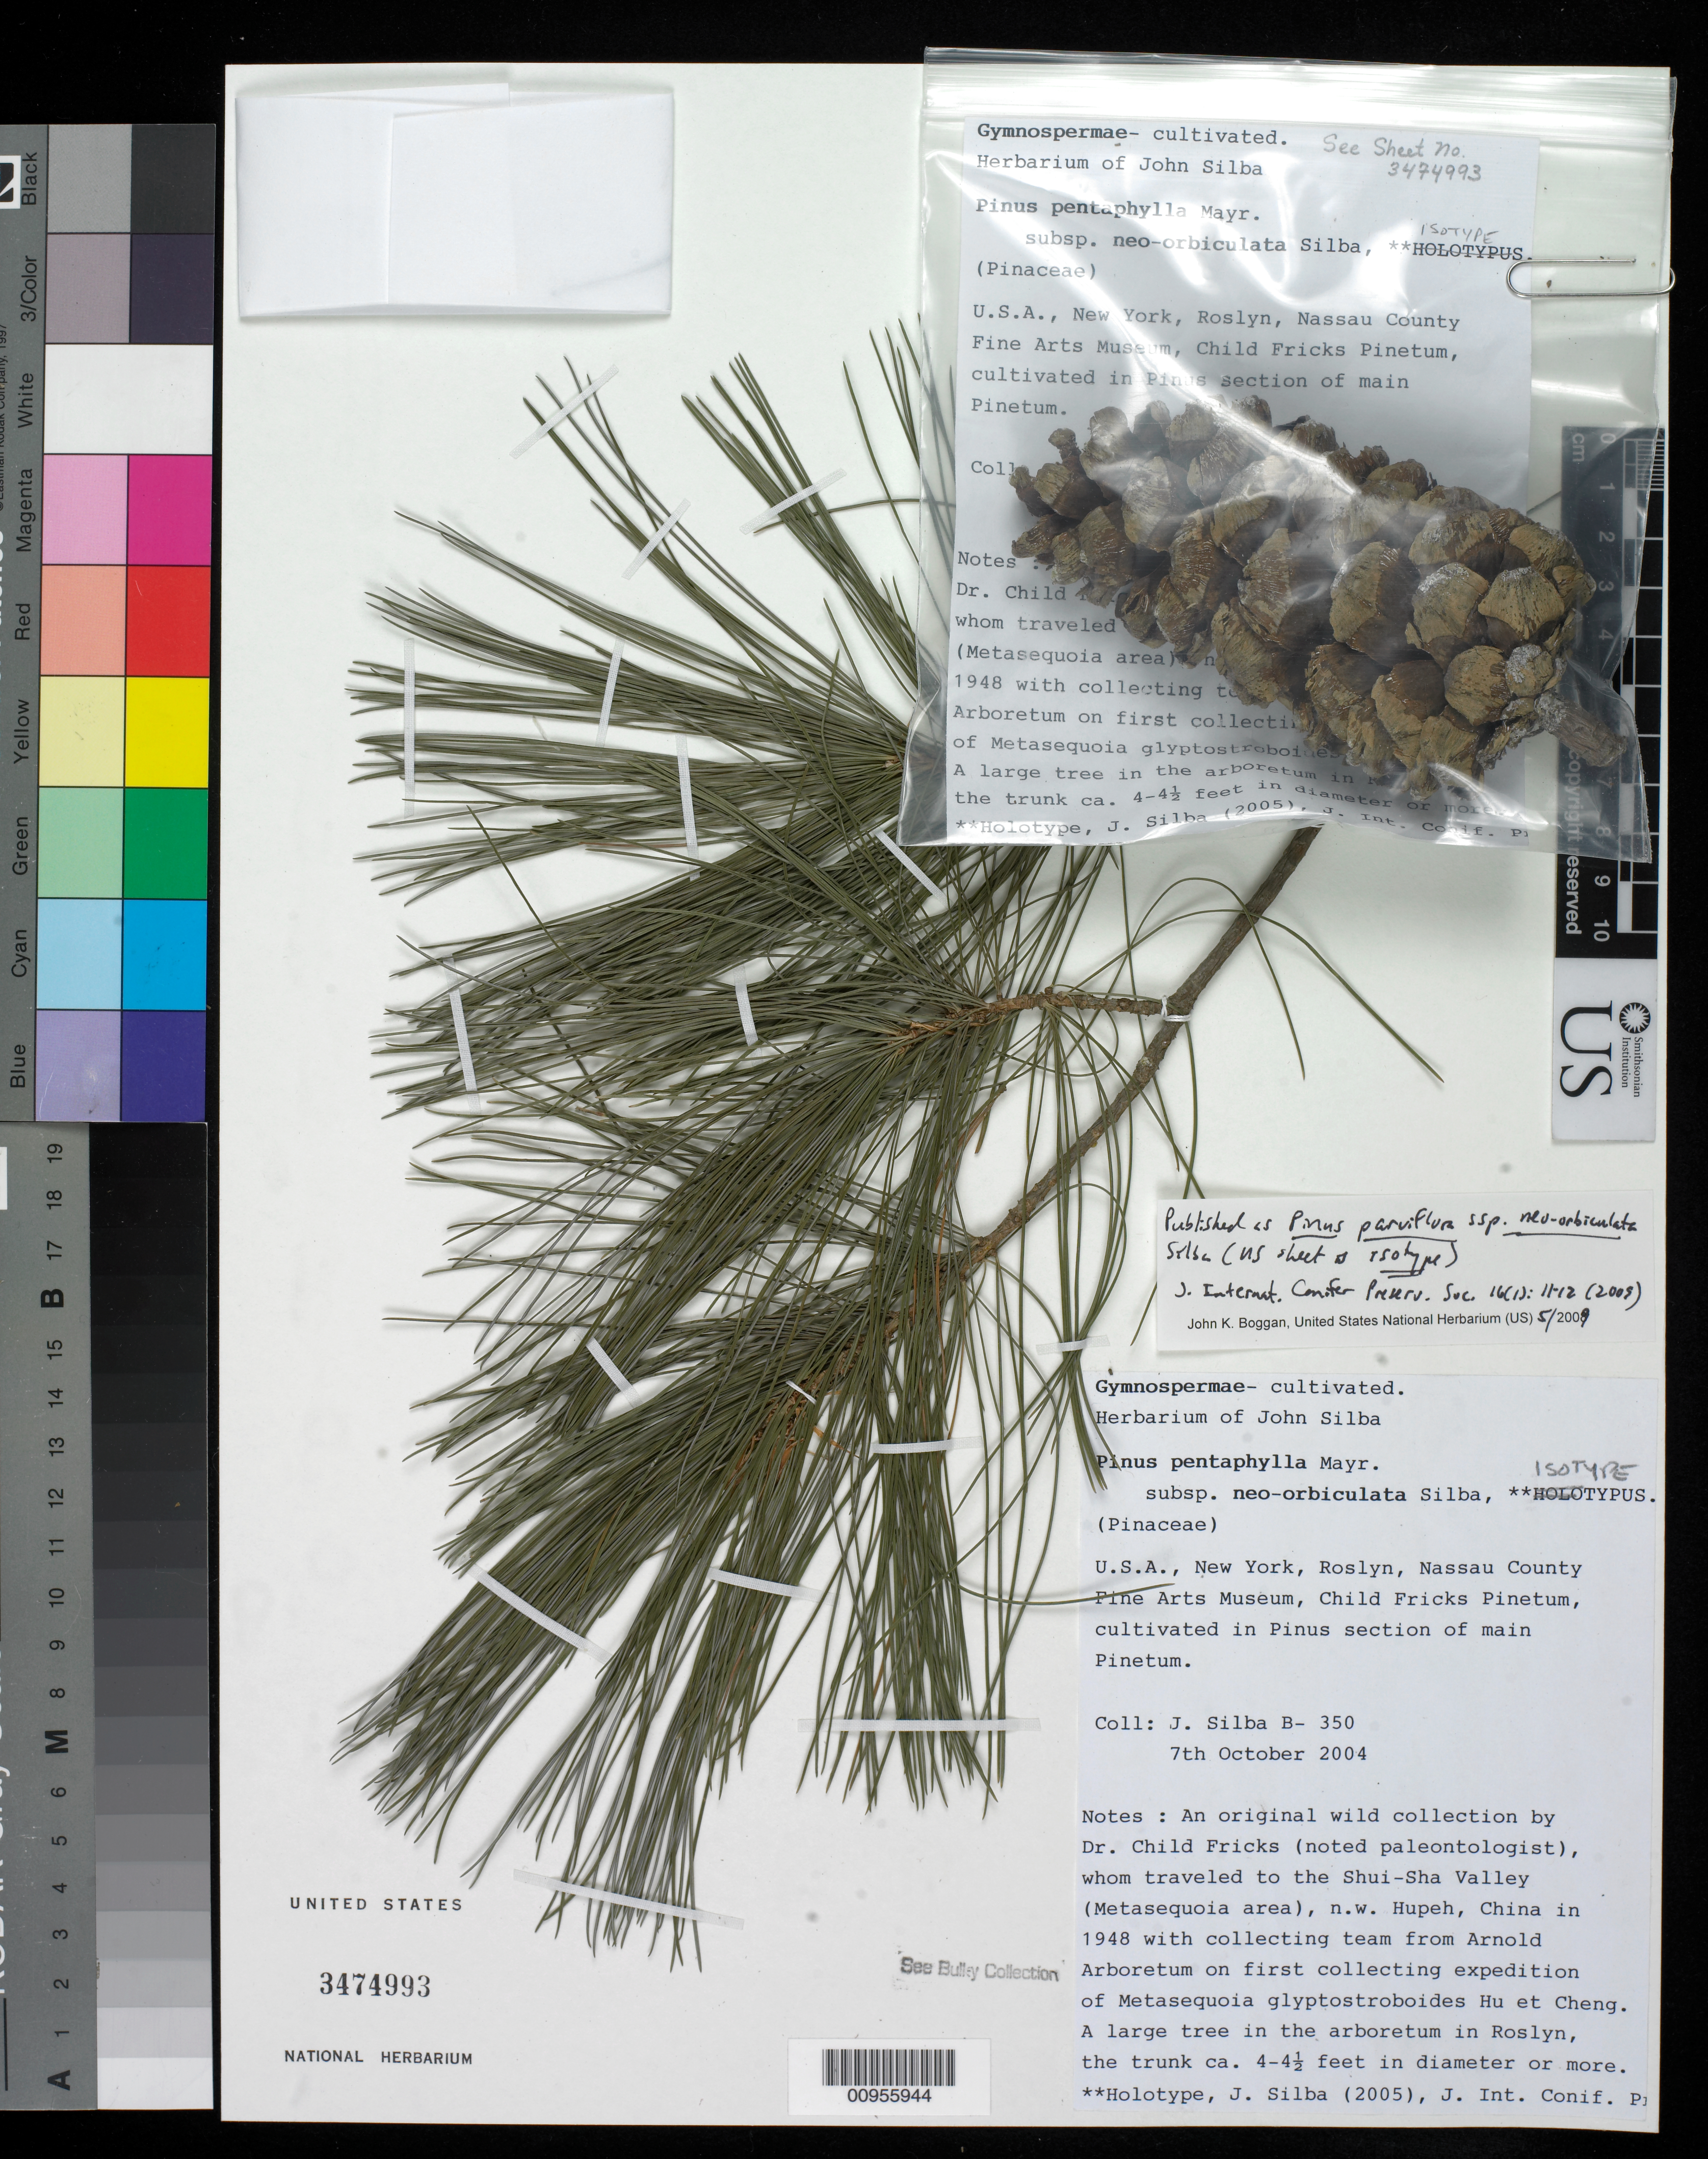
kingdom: Plantae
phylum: Tracheophyta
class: Pinopsida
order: Pinales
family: Pinaceae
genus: Pinus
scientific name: Pinus parviflora subsp. neo-orbiculata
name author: Silba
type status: Isotype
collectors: J. Silba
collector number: B-350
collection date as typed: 07 Oct 2004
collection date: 2004-10-07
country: United States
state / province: New York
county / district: Nassau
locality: Roslyn, Nassau County Fine Arts Museum, Child Fricks Pinetum, cultivated in Pinus section of main Pinetum.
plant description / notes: Specimen originally labeled as "Pinus pentaphylla Mayr. subsp. neo-orbiculata Silba".; specimen made from cultivated plant, originally collected by C. Fricks. in Hupeh, China.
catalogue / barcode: US 3474993